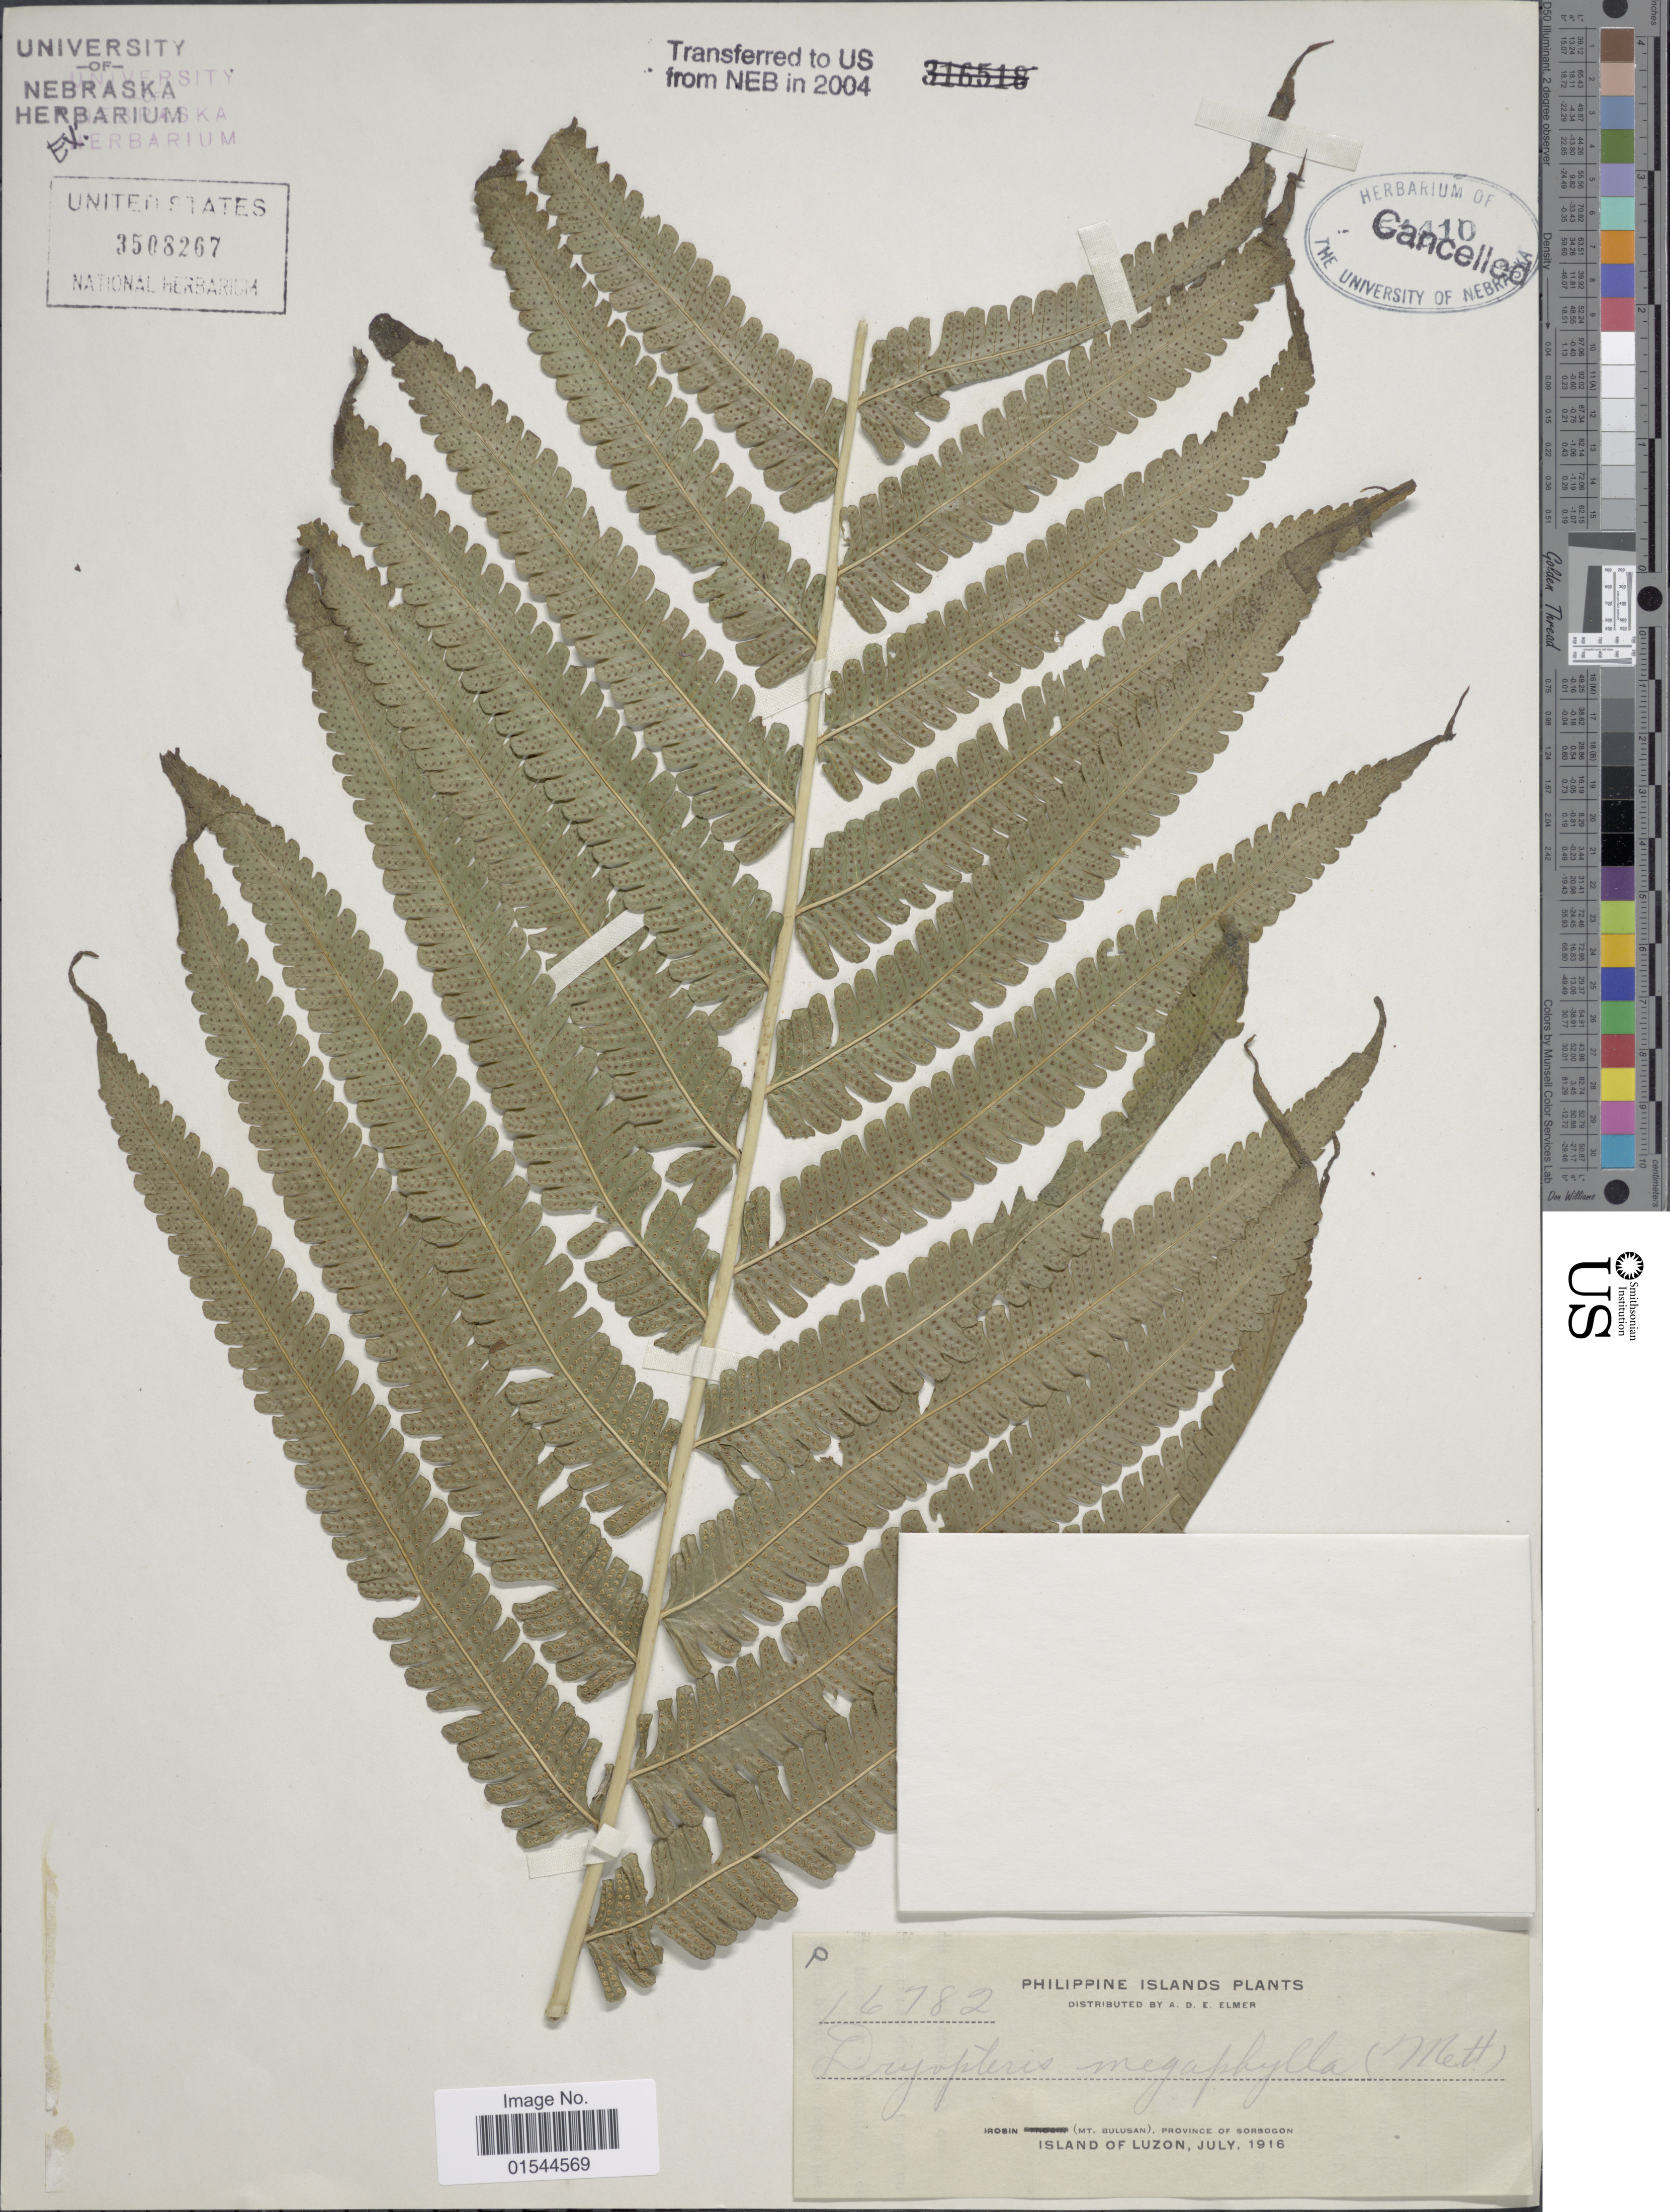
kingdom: Plantae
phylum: Tracheophyta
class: Polypodiopsida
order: Polypodiales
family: Thelypteridaceae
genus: Pneumatopteris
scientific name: Pneumatopteris pennigera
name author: (G. Forst.) Holttum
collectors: A. D. E. Elmer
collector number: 16782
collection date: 1916-07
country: Philippines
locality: Philippine Islands, Irosin (Mt. Bulusan), province of Sorsogon, Island of Luzon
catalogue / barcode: US 3508267